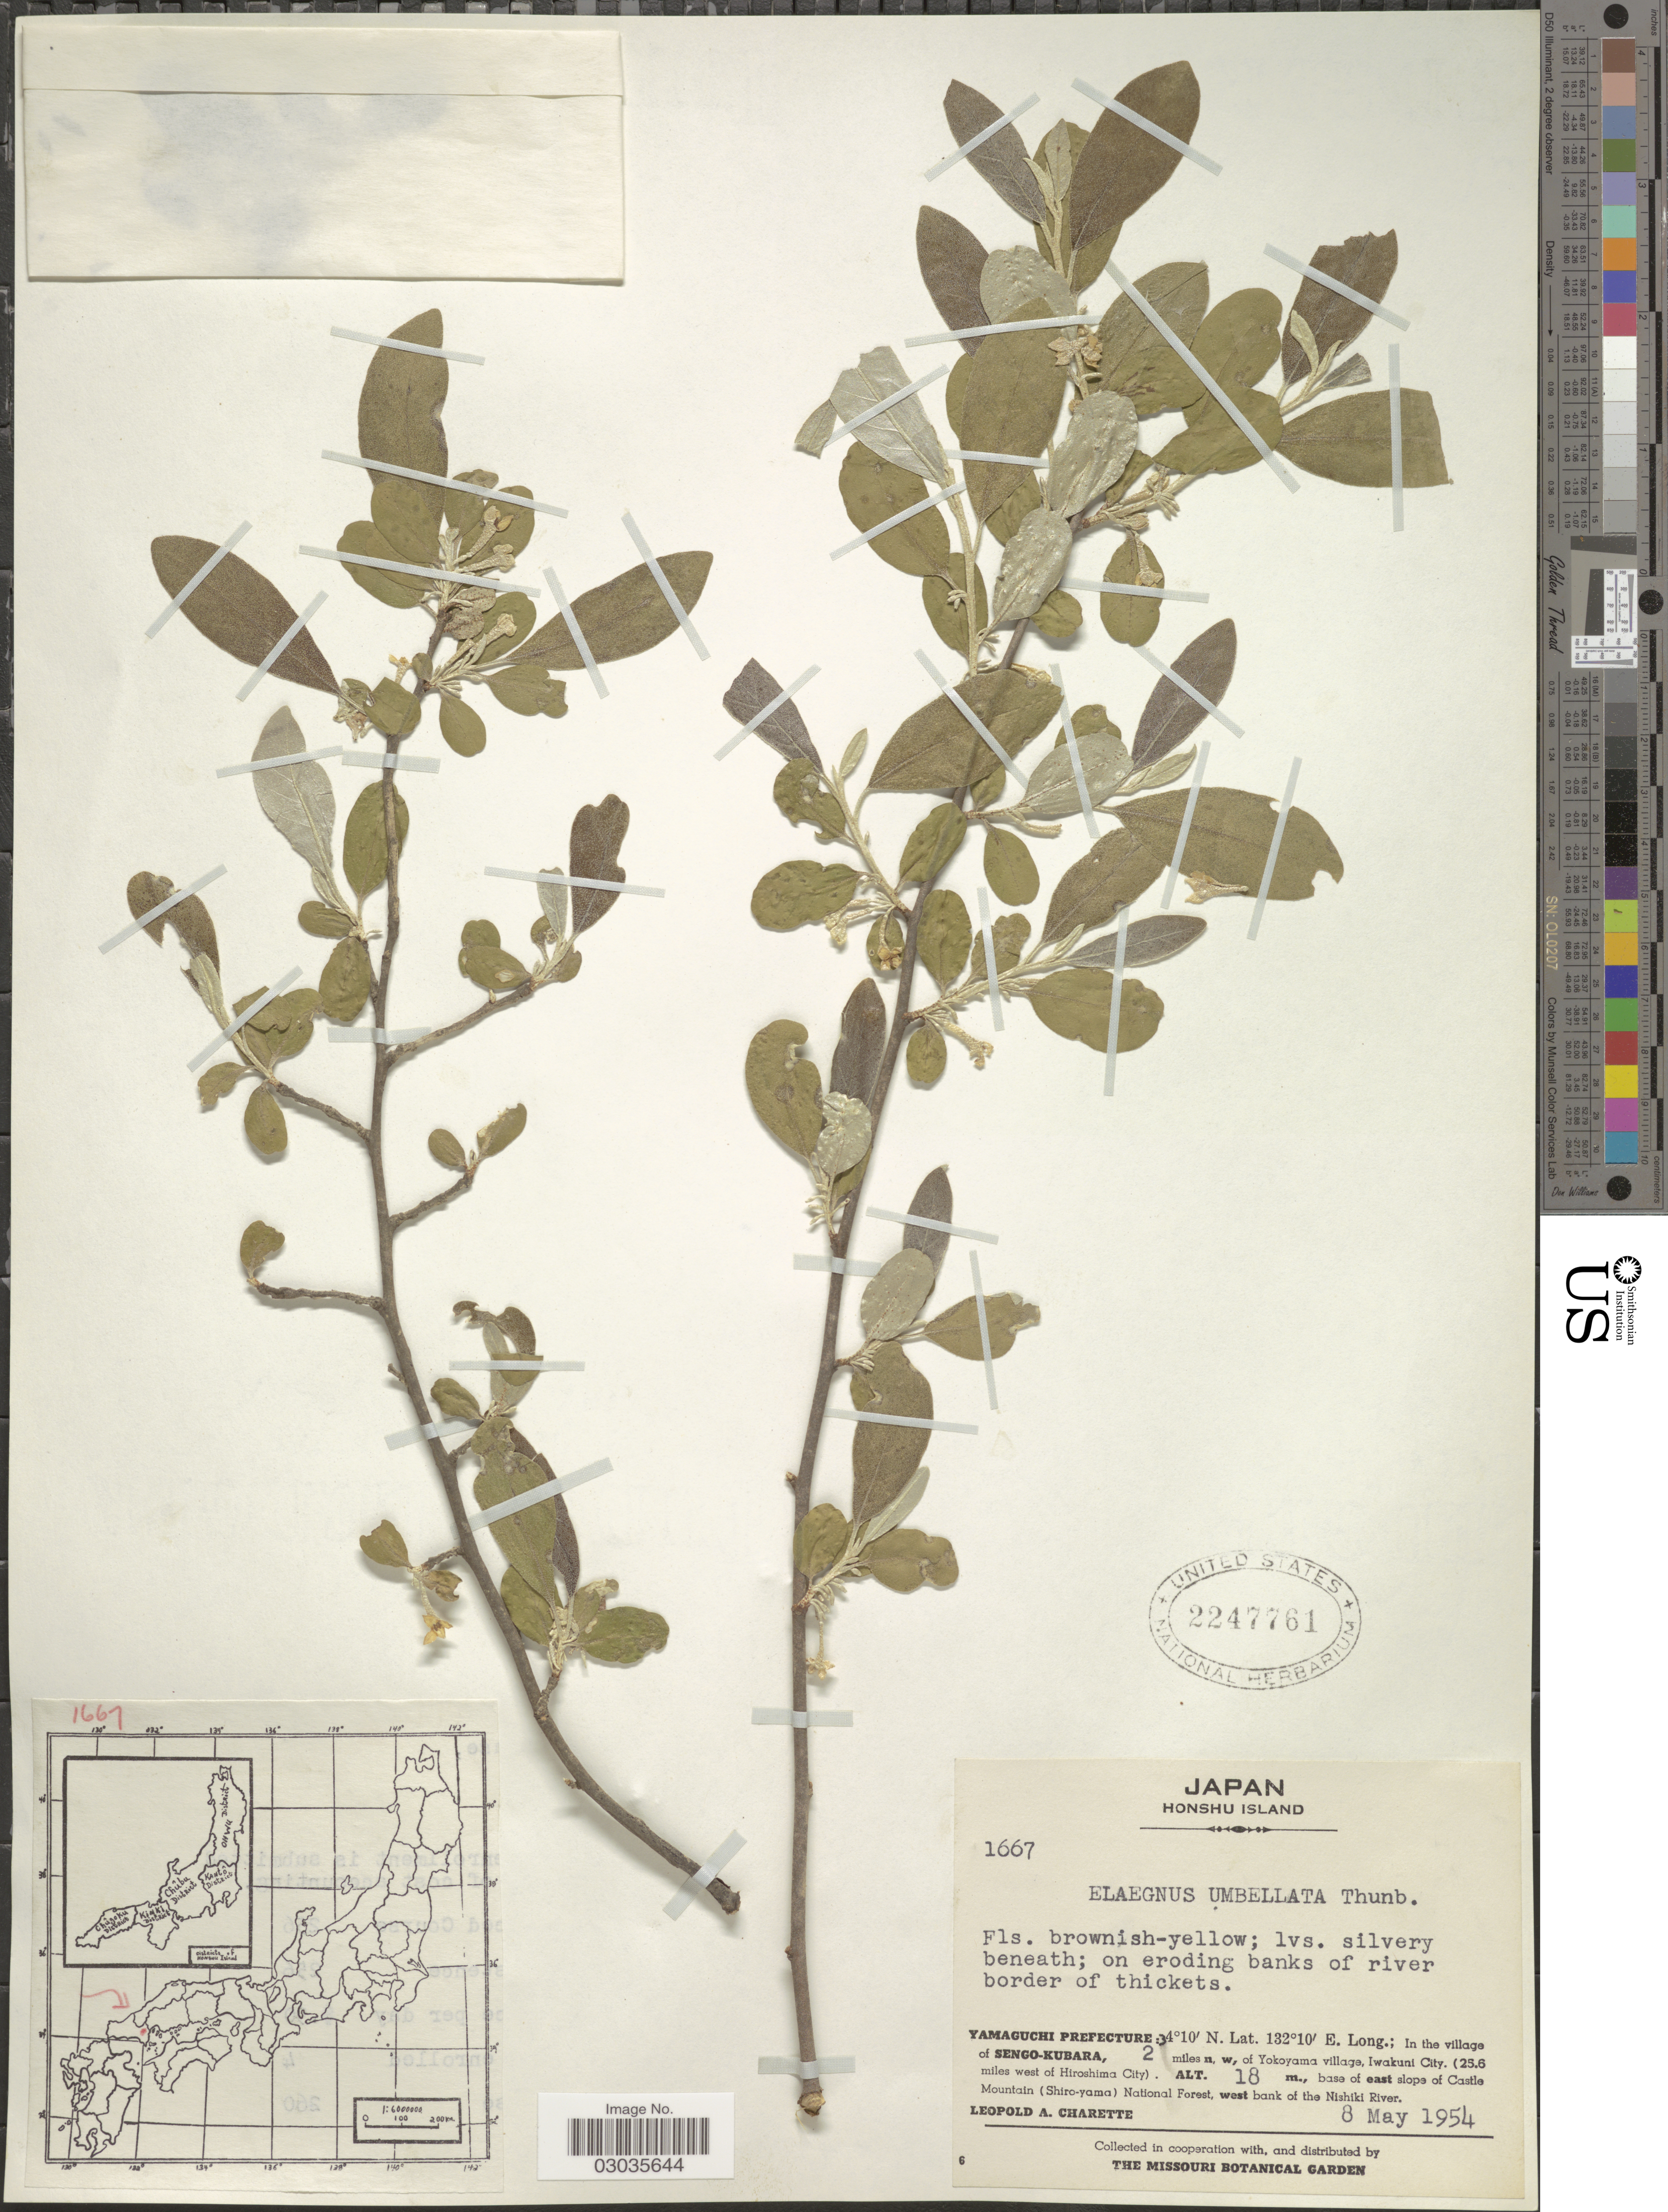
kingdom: Plantae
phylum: Tracheophyta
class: Magnoliopsida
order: Rosales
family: Elaeagnaceae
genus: Elaeagnus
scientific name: Elaeagnus umbellata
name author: Thunb.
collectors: L. A. Charette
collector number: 1667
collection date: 1954-05-08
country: Japan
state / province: Yamaguti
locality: Honshu Island. Yamaguchi Prefecture: In the village of Sengo-Kubara, 2 miles n.w. of Yokoyama village, Iwakuni City. (25.6 miles west of Hiroshima City). Base of east slope of Castle Mountain (Shiro-yama) National Forest, west bank of the Nishiki River.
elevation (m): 18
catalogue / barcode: US 2247761